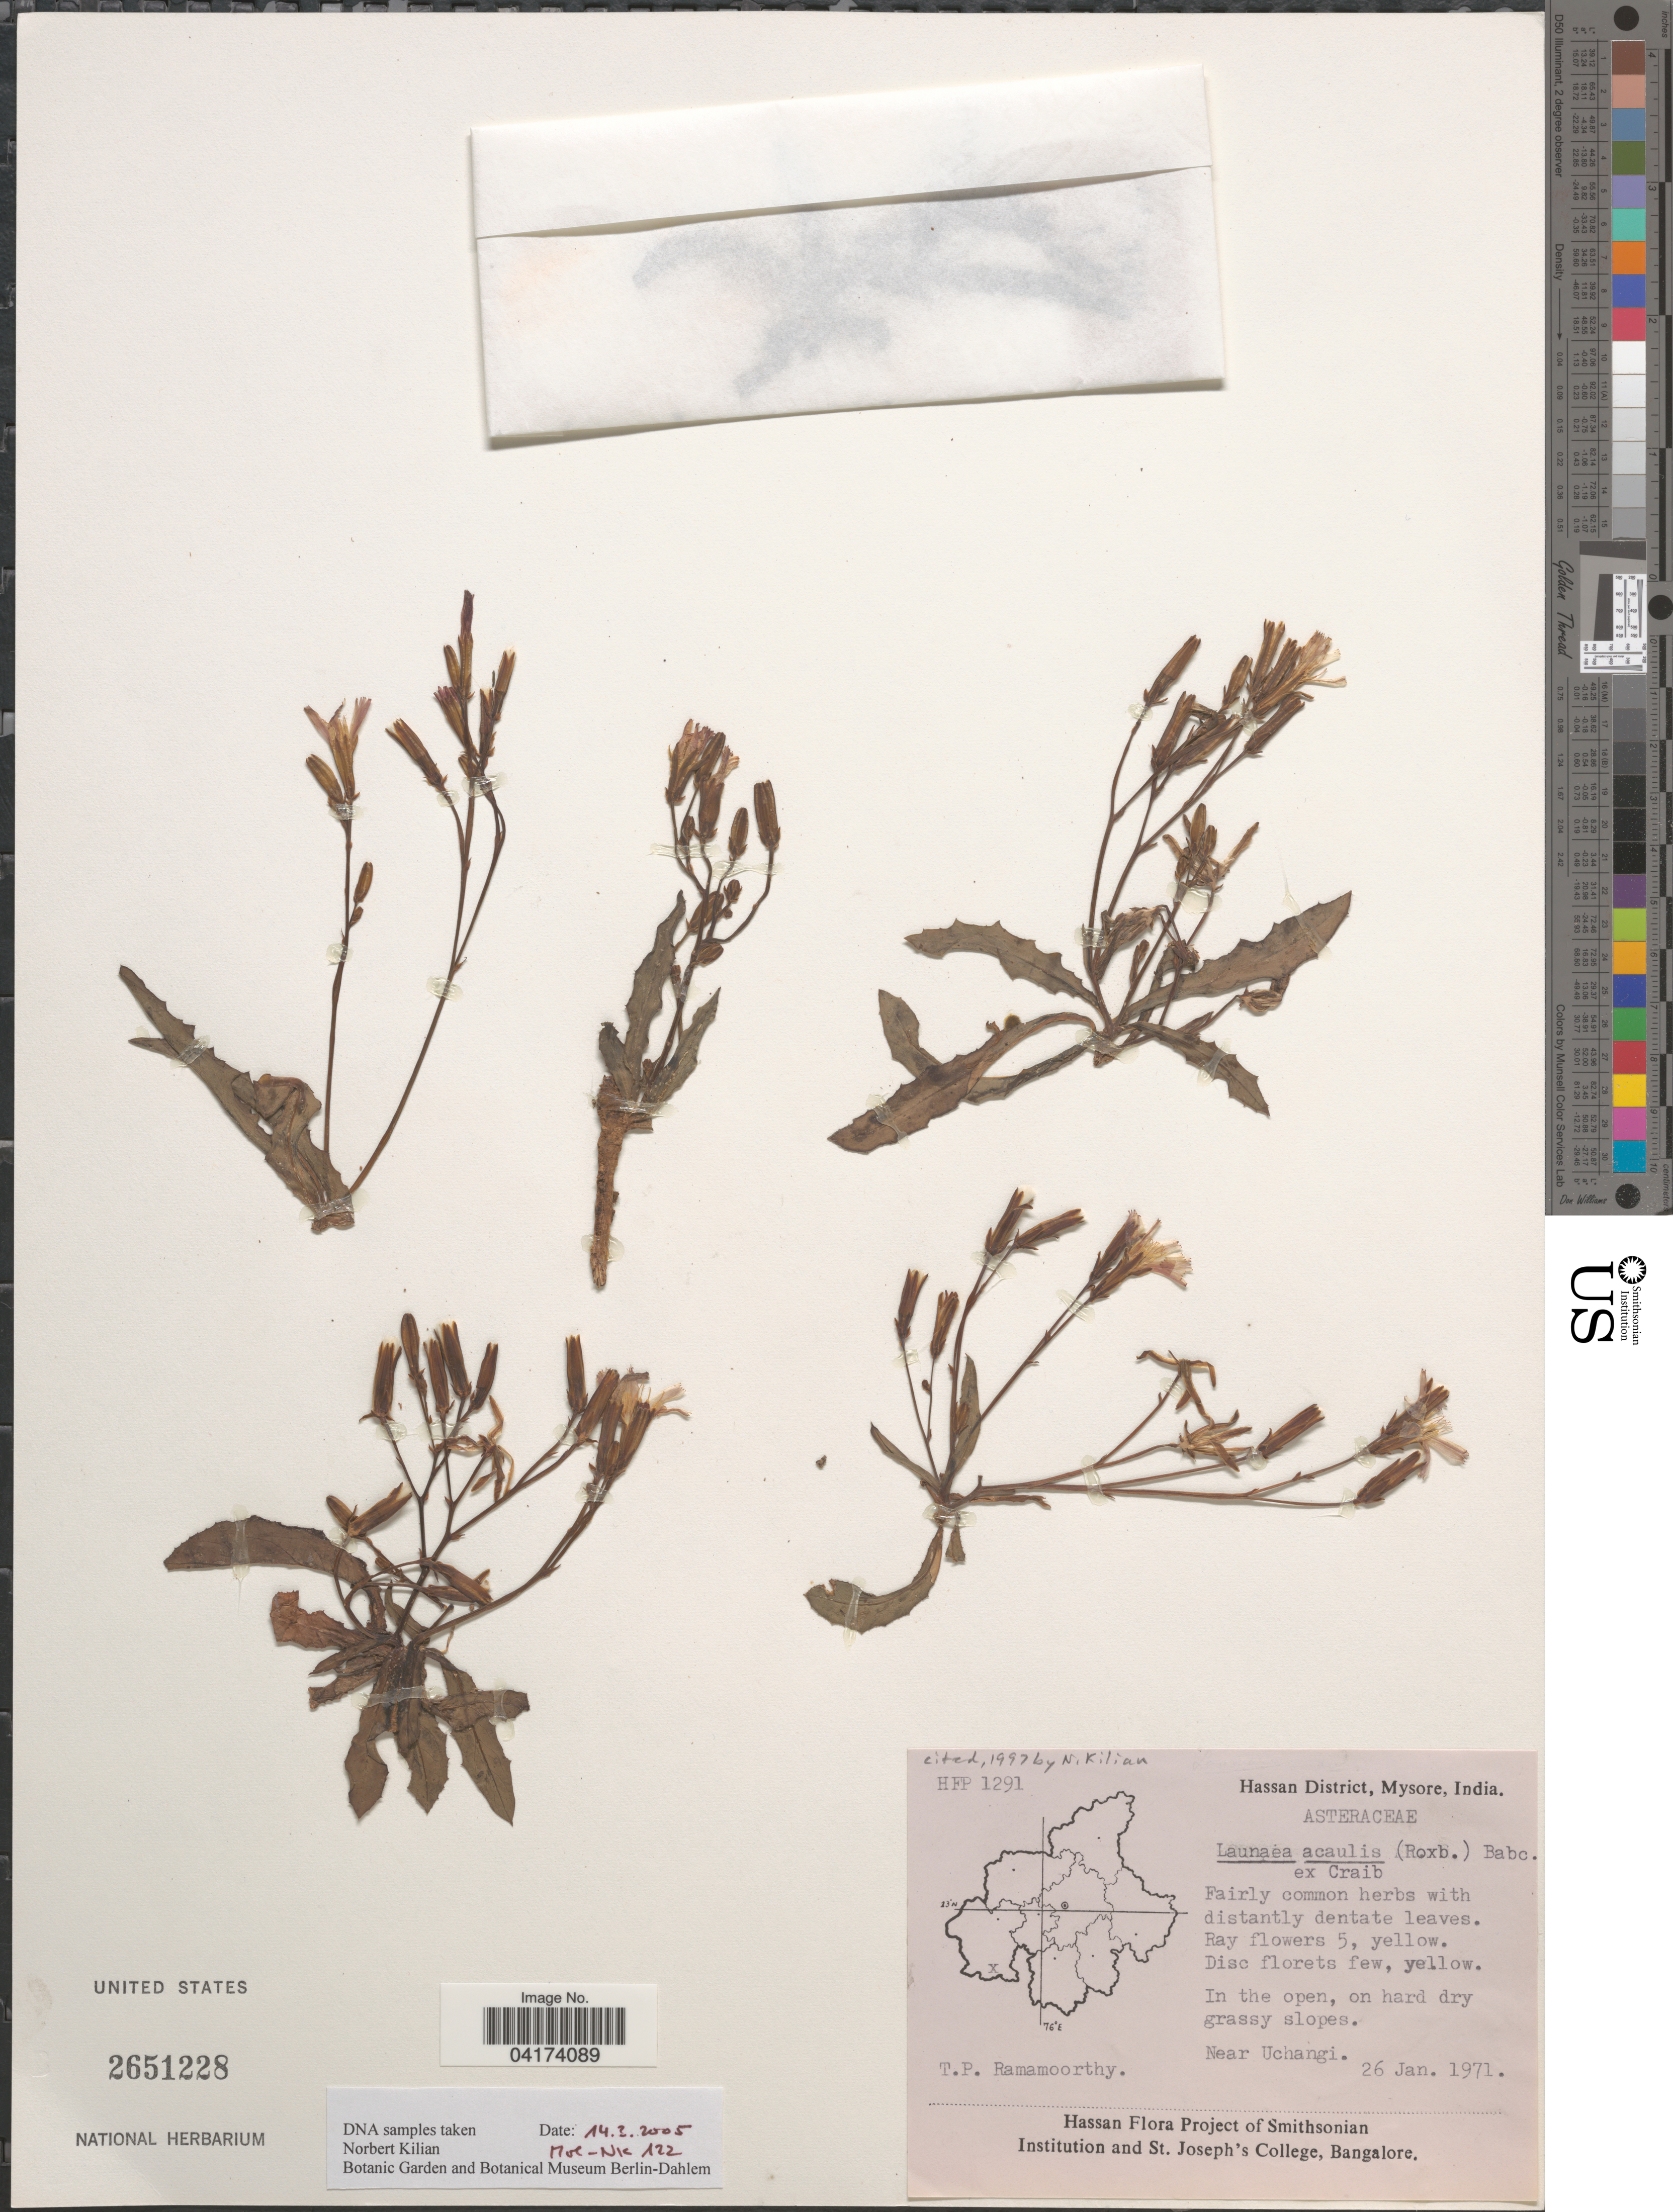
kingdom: Plantae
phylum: Tracheophyta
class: Magnoliopsida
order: Asterales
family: Asteraceae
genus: Launaea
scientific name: Launaea acaulis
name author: (Roxb.) Kerr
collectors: T. P. Ramamoorthy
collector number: HFP1291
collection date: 1971-01-26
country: India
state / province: Karnataka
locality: Hassan District, Mysore. Near Uchangi.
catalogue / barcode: US 2651228